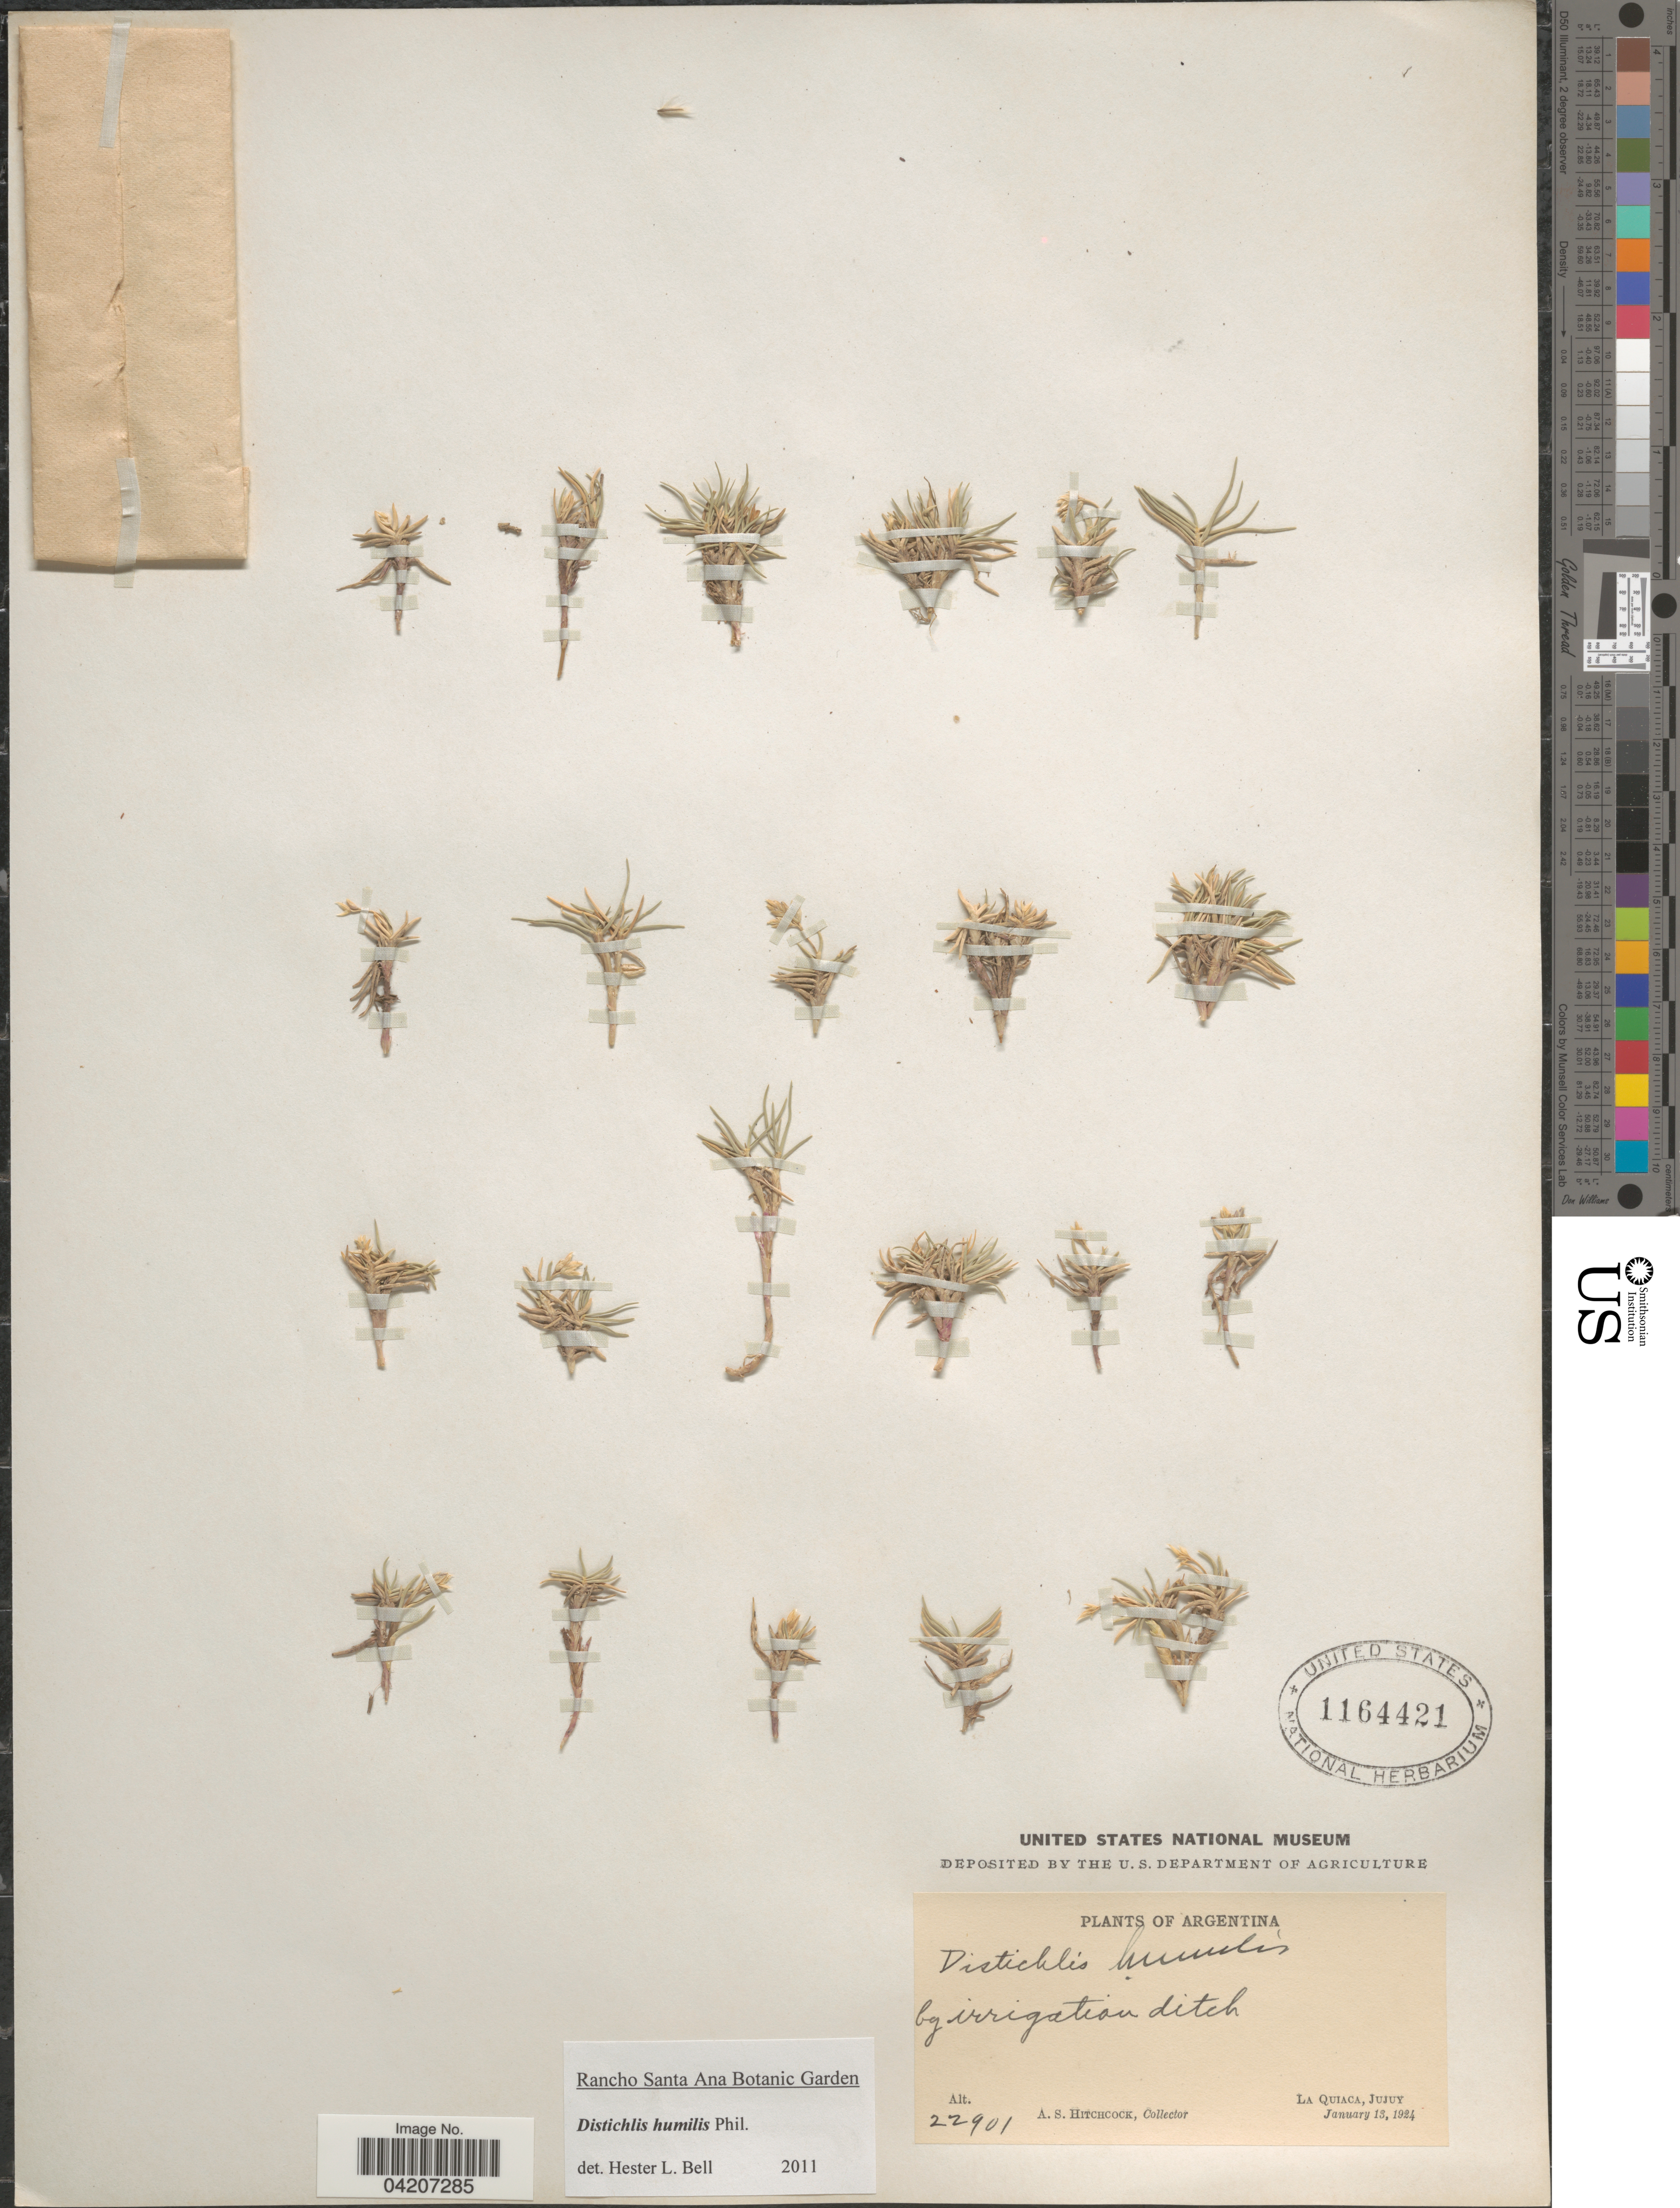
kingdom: Plantae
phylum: Tracheophyta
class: Liliopsida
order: Poales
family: Poaceae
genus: Distichlis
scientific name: Distichlis humilis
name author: Phil.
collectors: A. S. Hitchcock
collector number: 22901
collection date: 1924-01-13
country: Argentina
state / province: Jujuy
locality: La Quiaca.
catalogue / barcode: US 1164421